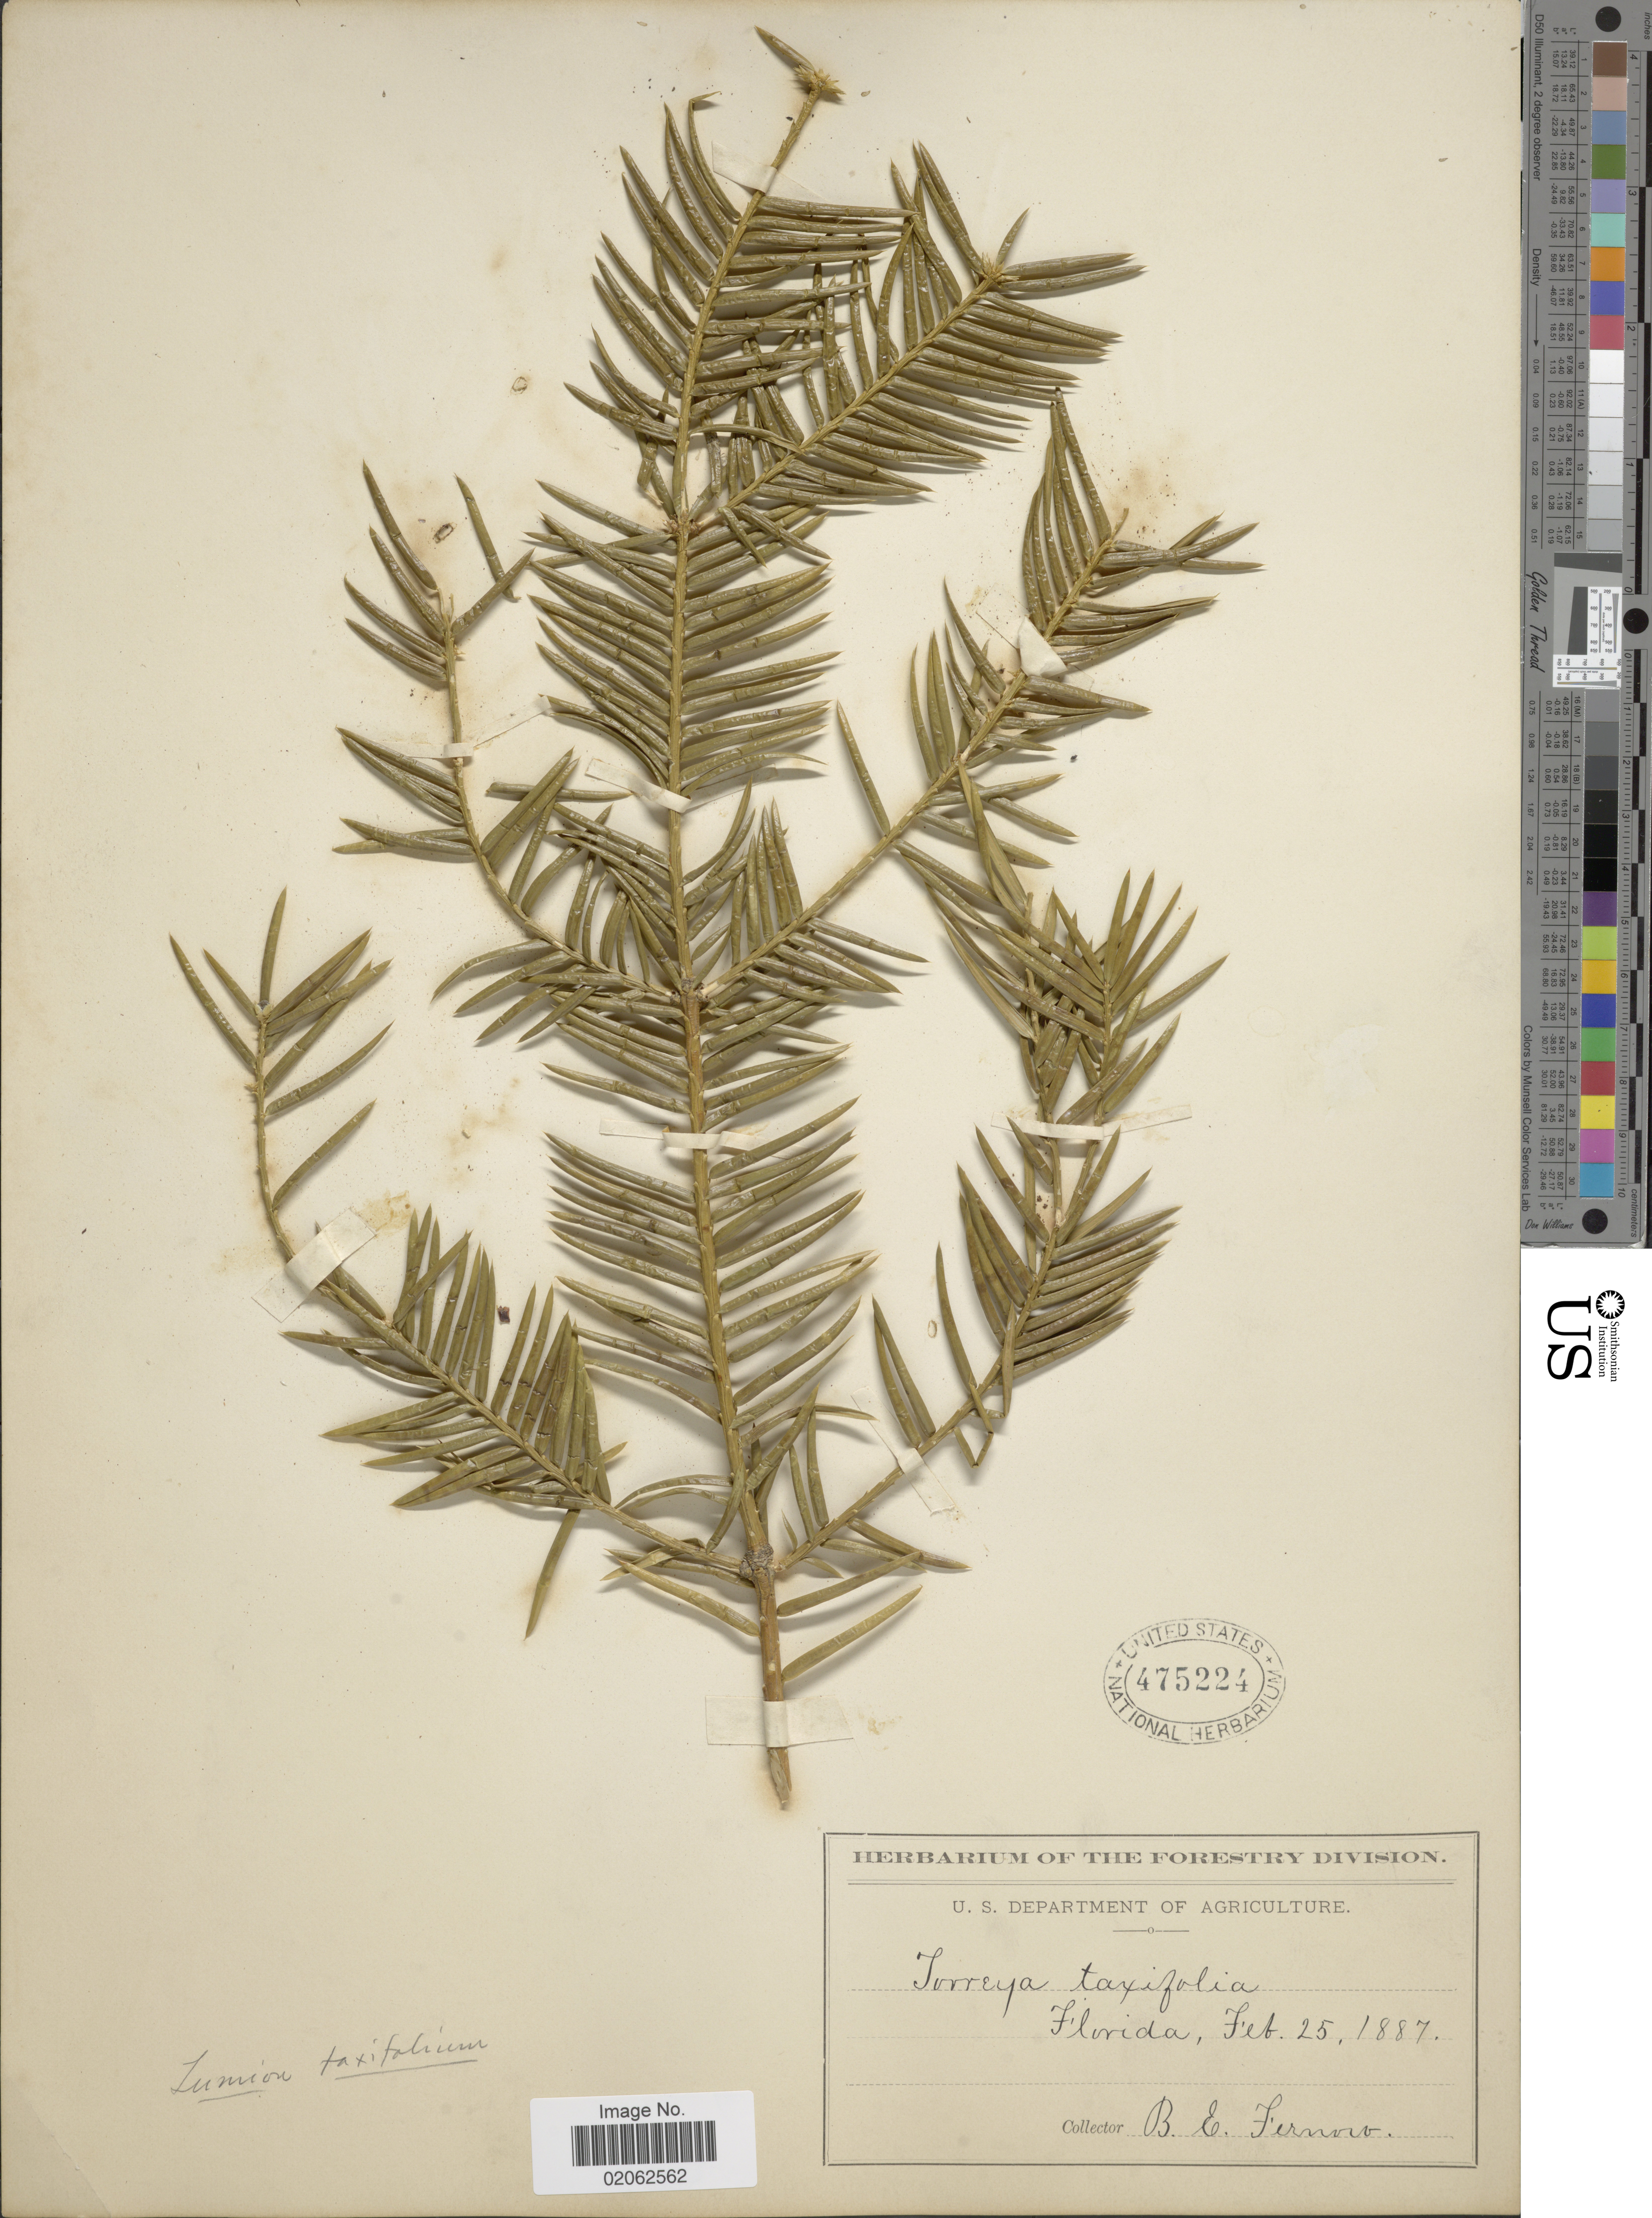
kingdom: Plantae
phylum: Tracheophyta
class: Pinopsida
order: Pinales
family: Taxaceae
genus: Torreya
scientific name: Torreya taxifolia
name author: Arn.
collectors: B. Fernow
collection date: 1887-02-25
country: United States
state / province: Florida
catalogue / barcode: US 475224